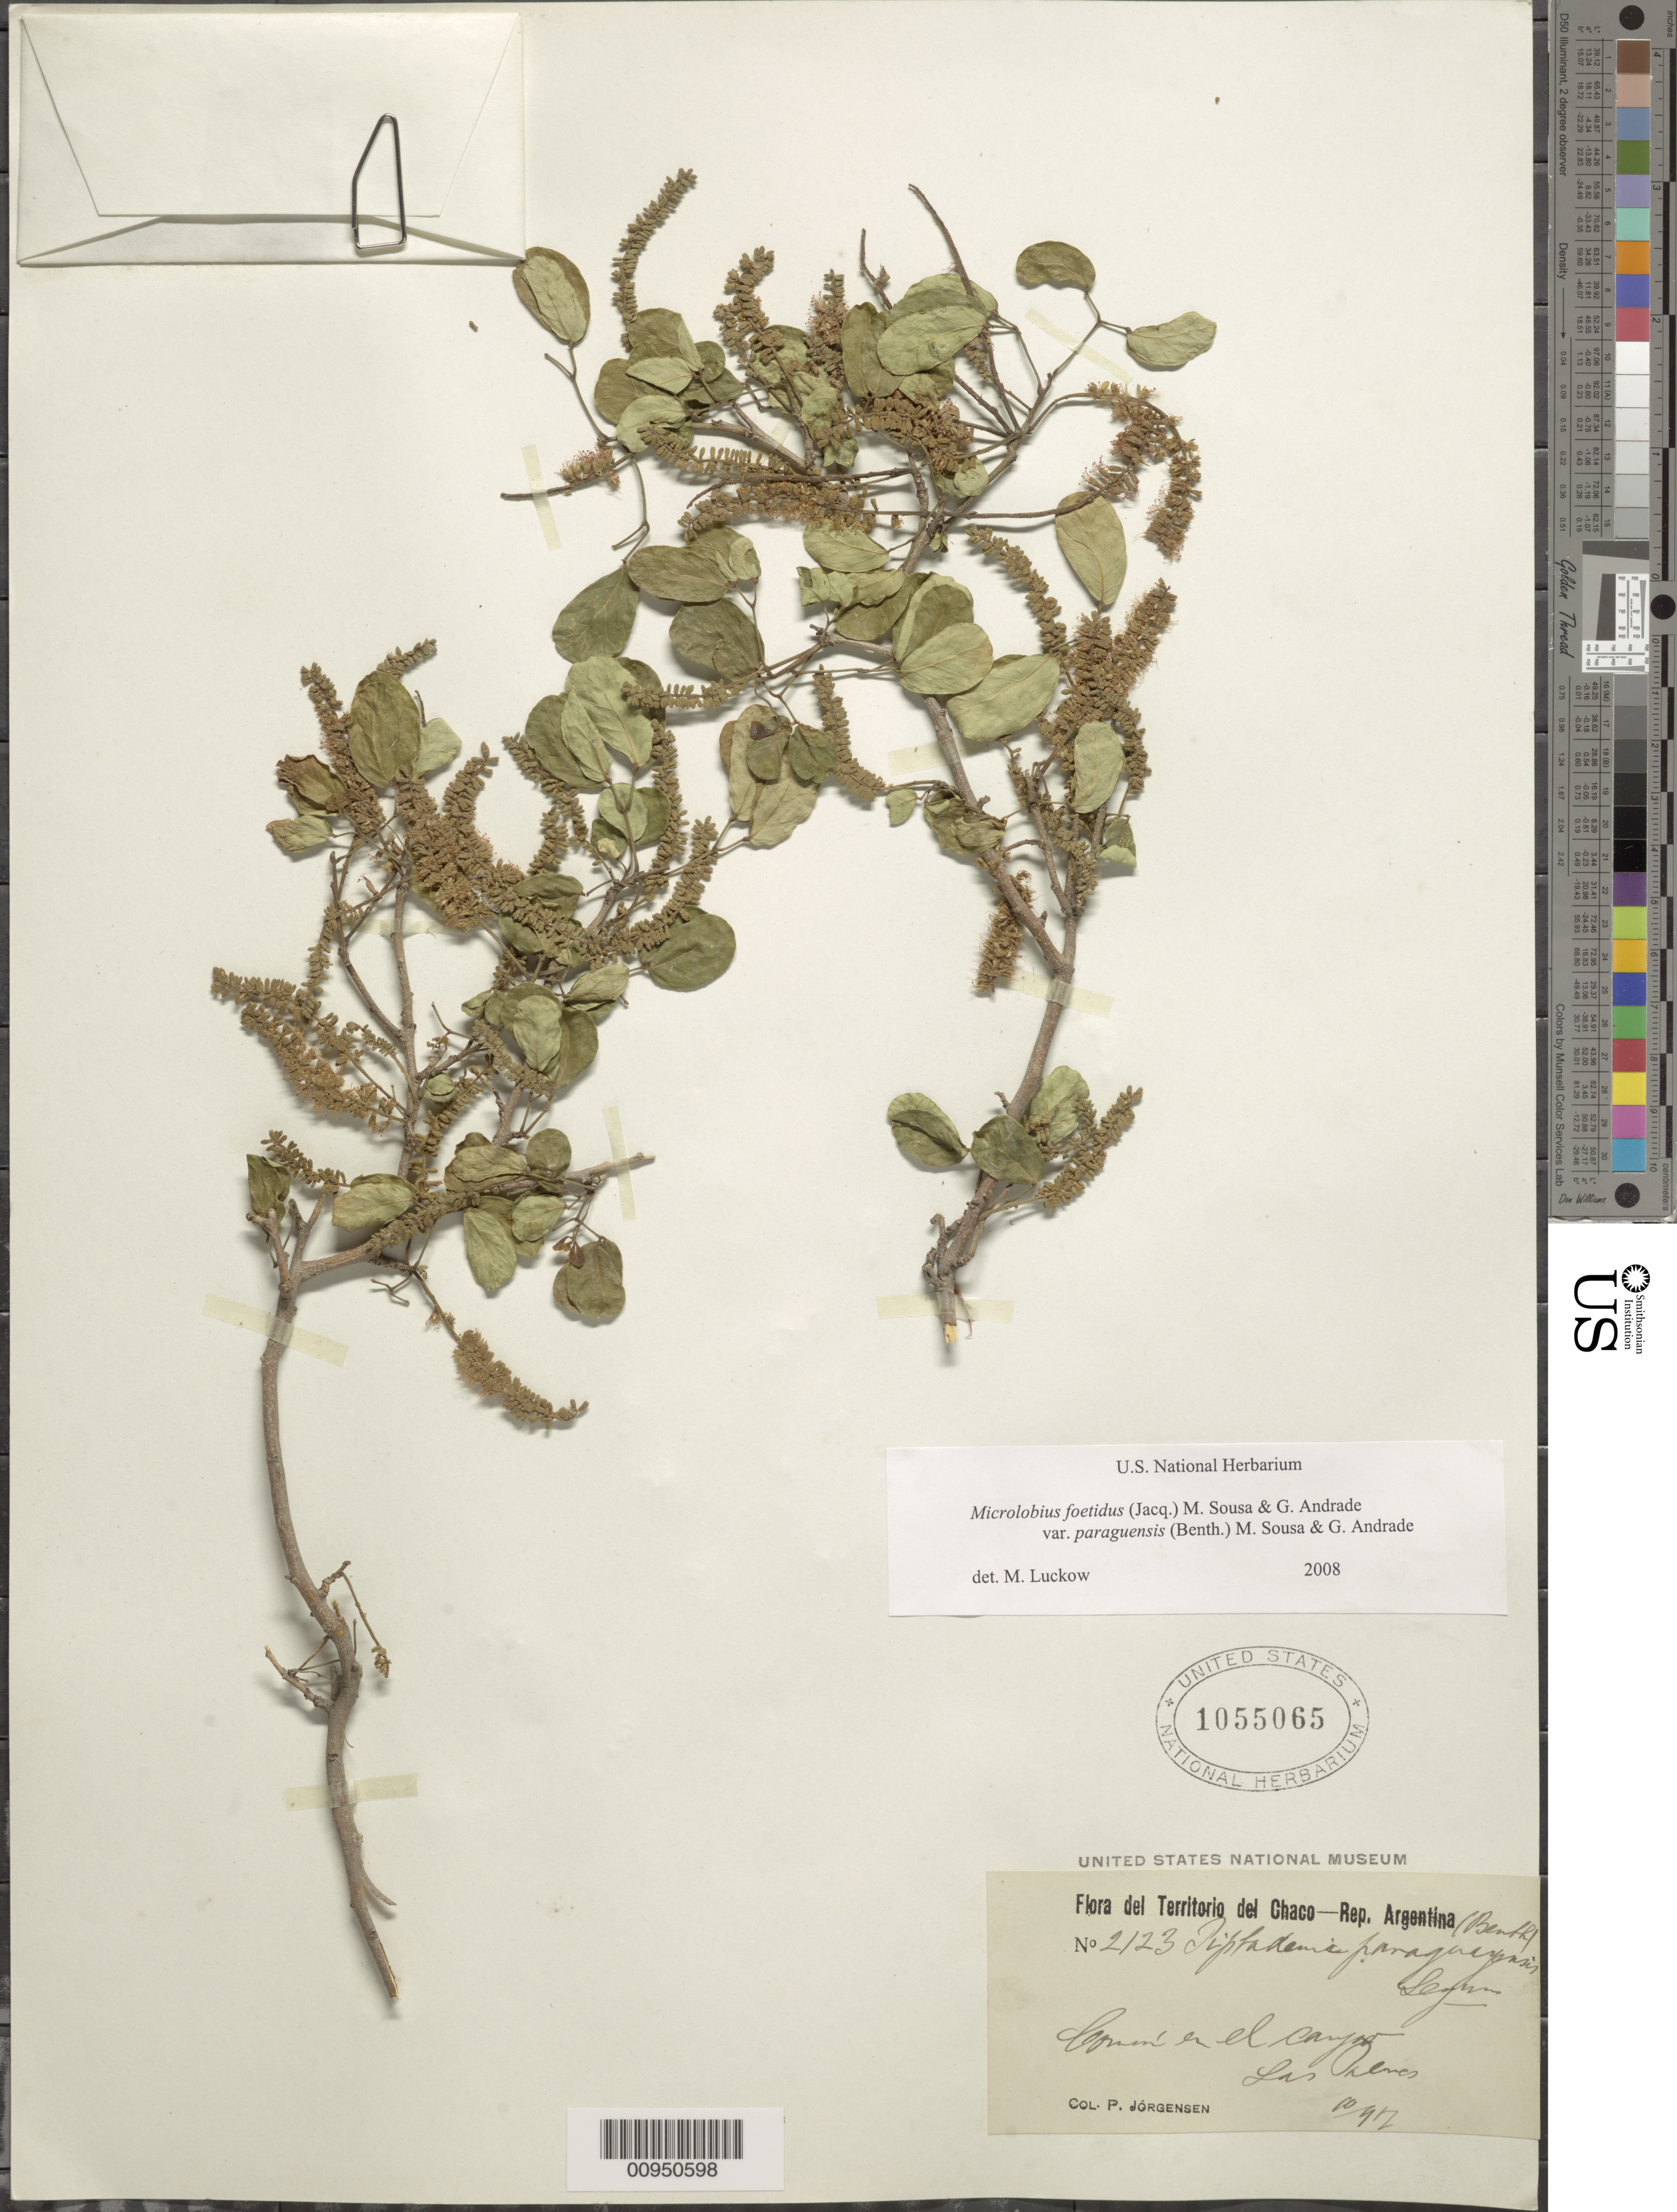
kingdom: Plantae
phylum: Tracheophyta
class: Magnoliopsida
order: Fabales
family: Fabaceae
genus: Microlobius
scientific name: Microlobius foetidus subsp. paraguensis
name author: (Benth.) M. Sousa & G. Andrade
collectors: P. Jörgensen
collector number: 2123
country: Argentina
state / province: Chaco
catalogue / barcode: US 1055065